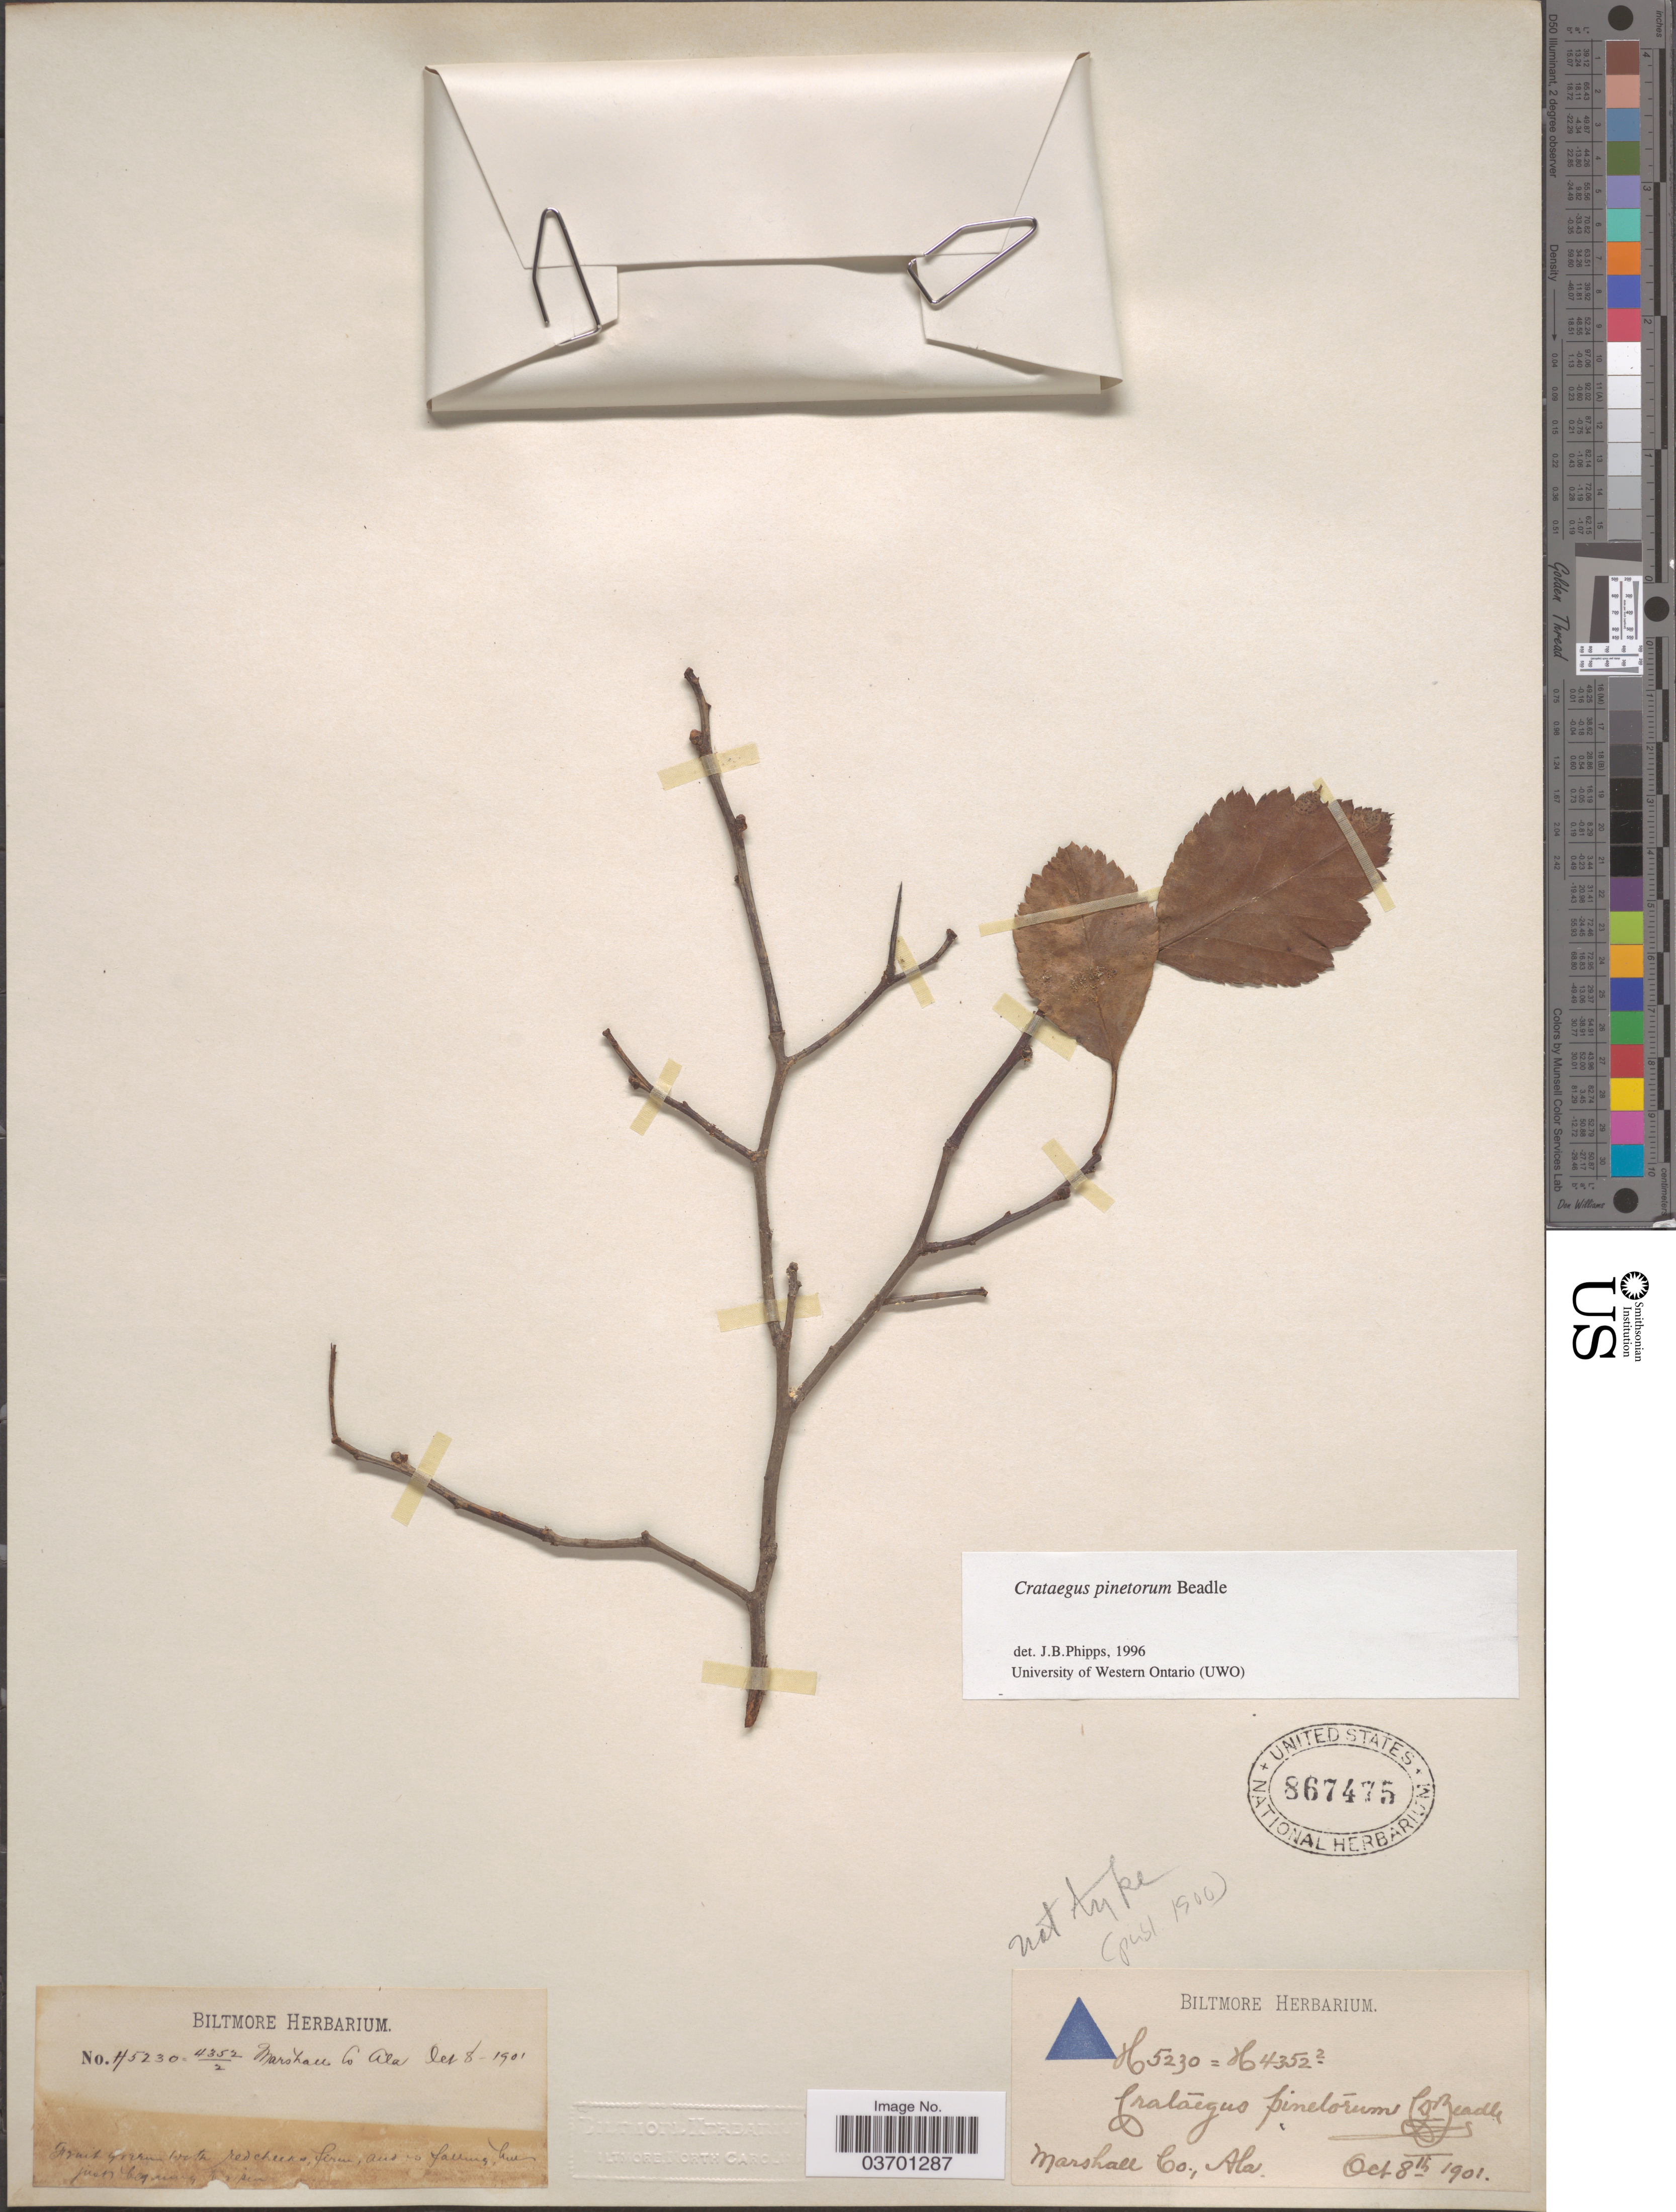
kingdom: Plantae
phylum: Tracheophyta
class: Magnoliopsida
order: Rosales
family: Rosaceae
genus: Crataegus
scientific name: Crataegus pinetorum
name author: Beadle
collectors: ex herb. Biltmore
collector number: H5230=H4352/2*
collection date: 1901-10-08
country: United States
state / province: Alabama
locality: Marshall Co.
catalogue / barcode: US 867475